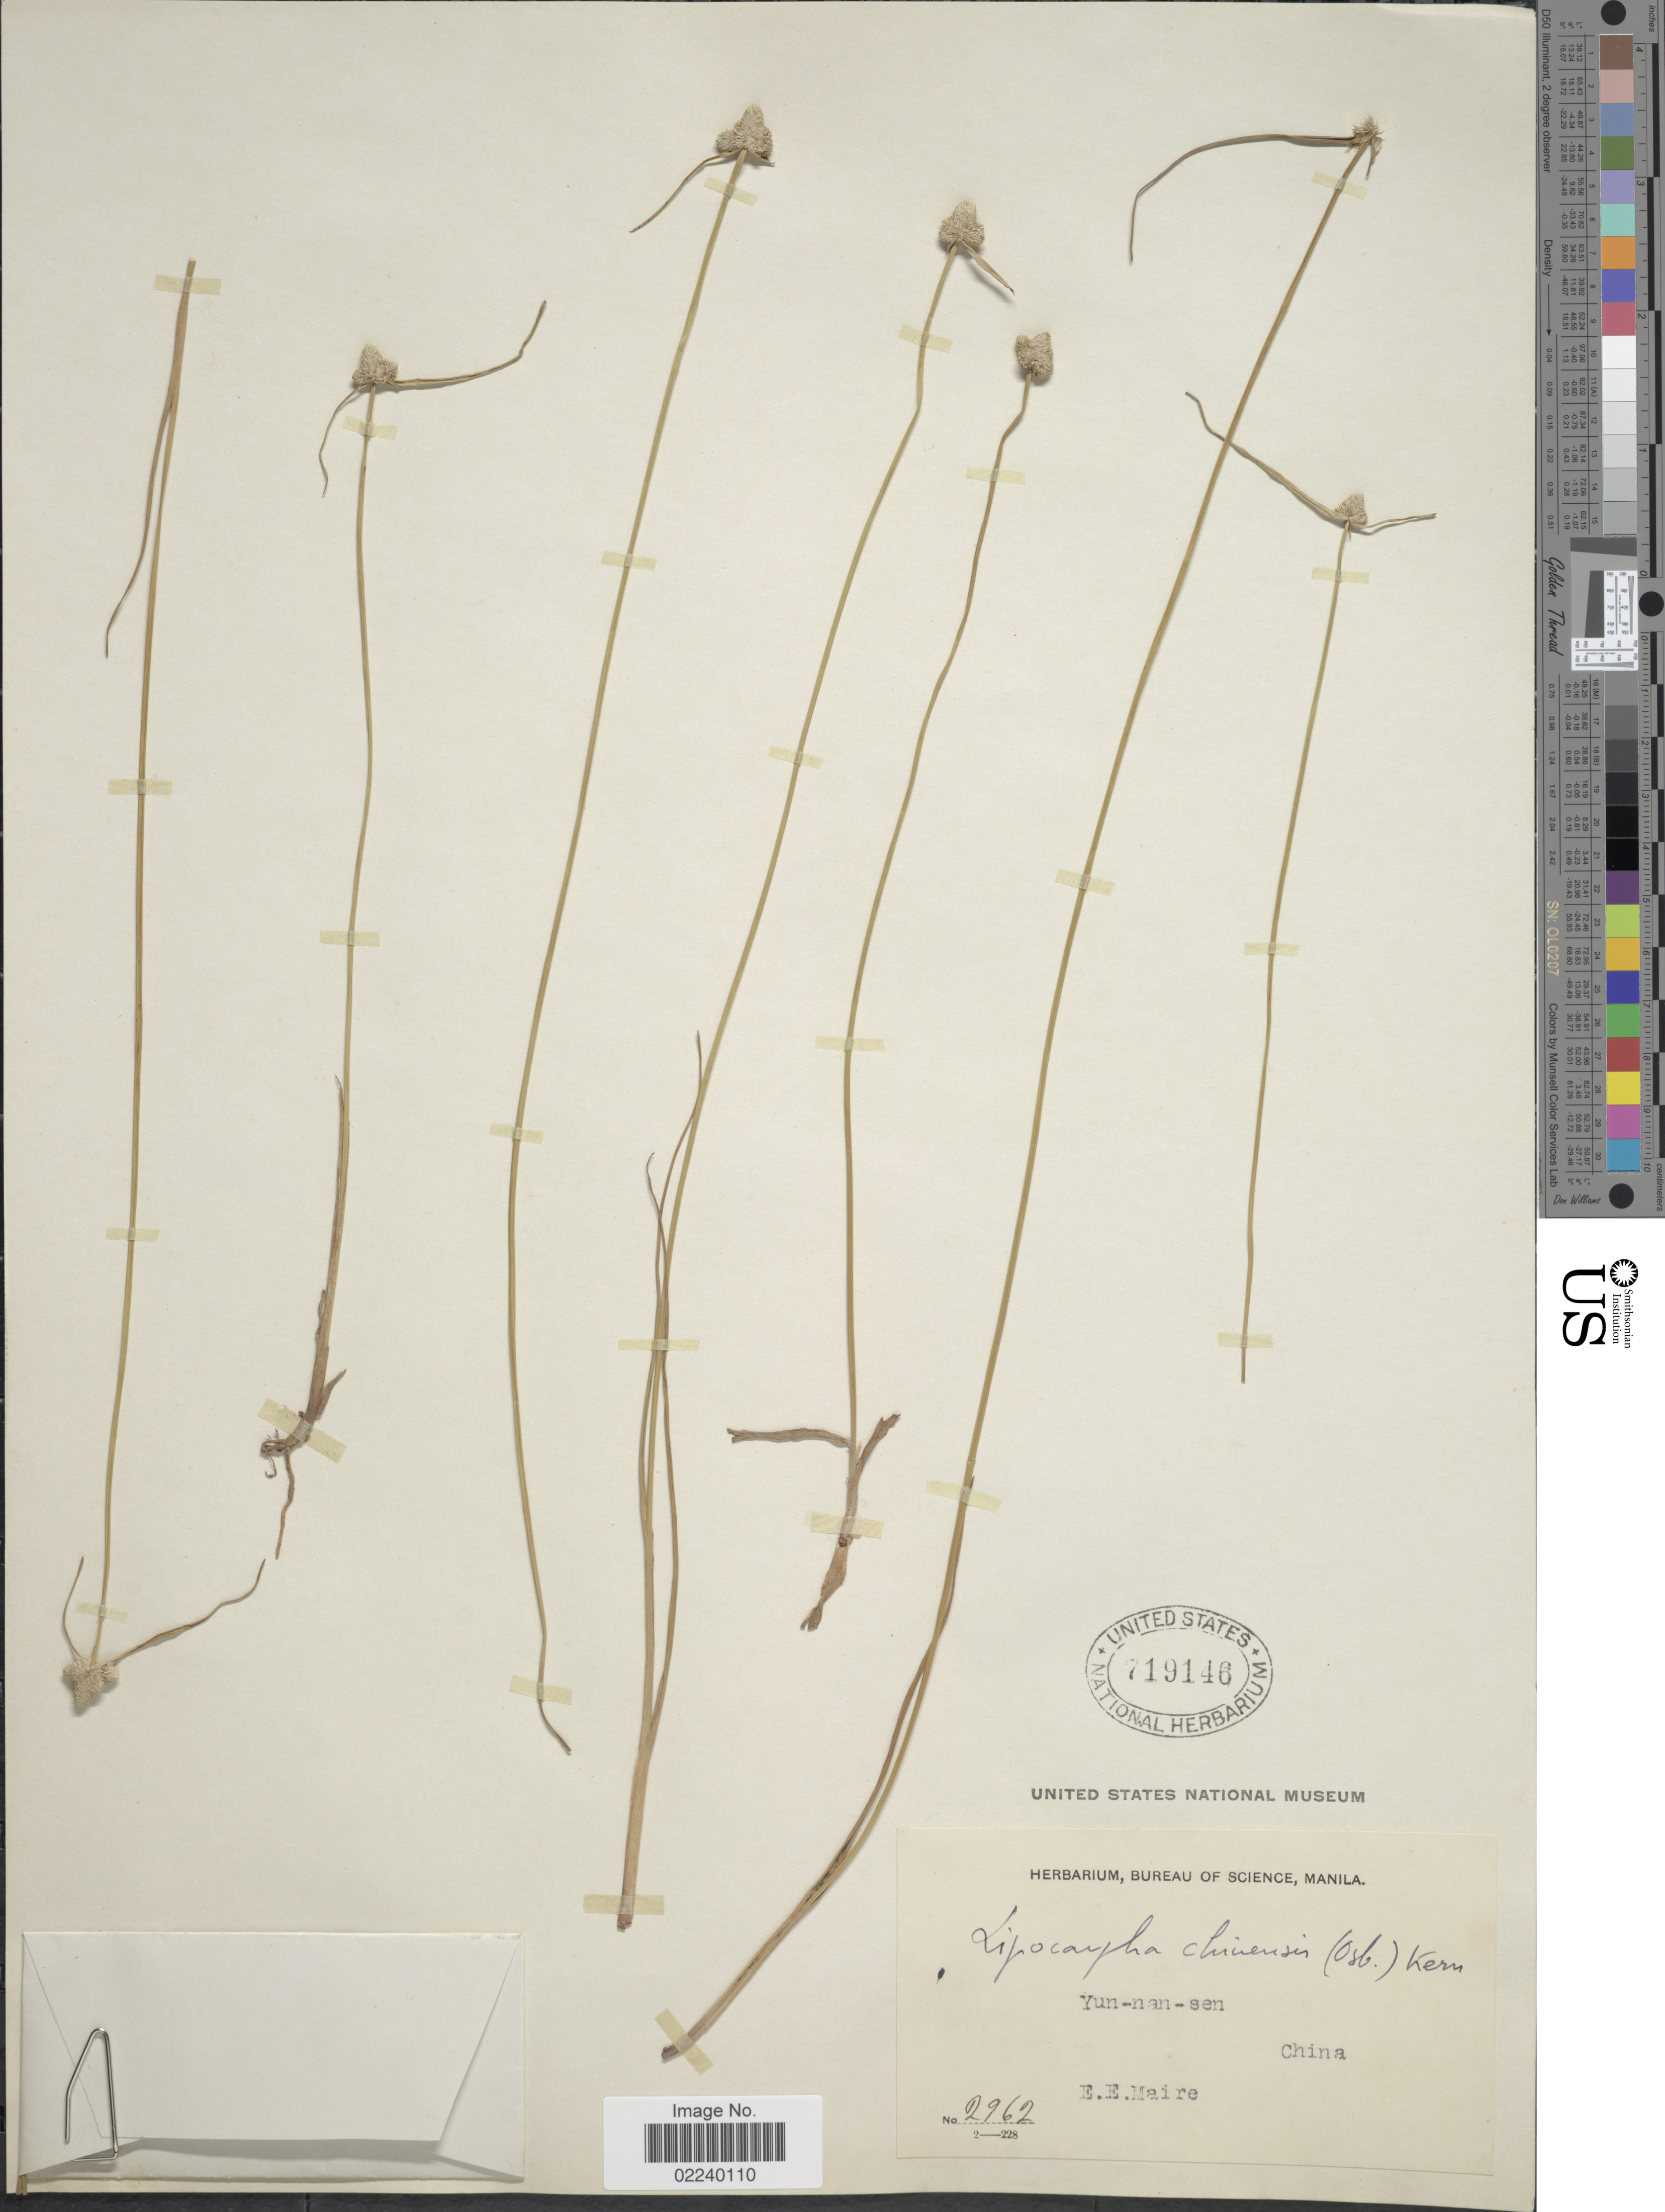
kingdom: Plantae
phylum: Tracheophyta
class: Liliopsida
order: Poales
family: Cyperaceae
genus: Cyperus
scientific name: Cyperus albescens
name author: (Steud.) Larridon & Govaerts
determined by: Strong, M. T., (US), Smithsonian Institution - National Museum of Natural History (UNITED STATES)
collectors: E. E. Maire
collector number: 2962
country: China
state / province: Yunnan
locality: Yun-nan-sen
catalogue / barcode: US 719146